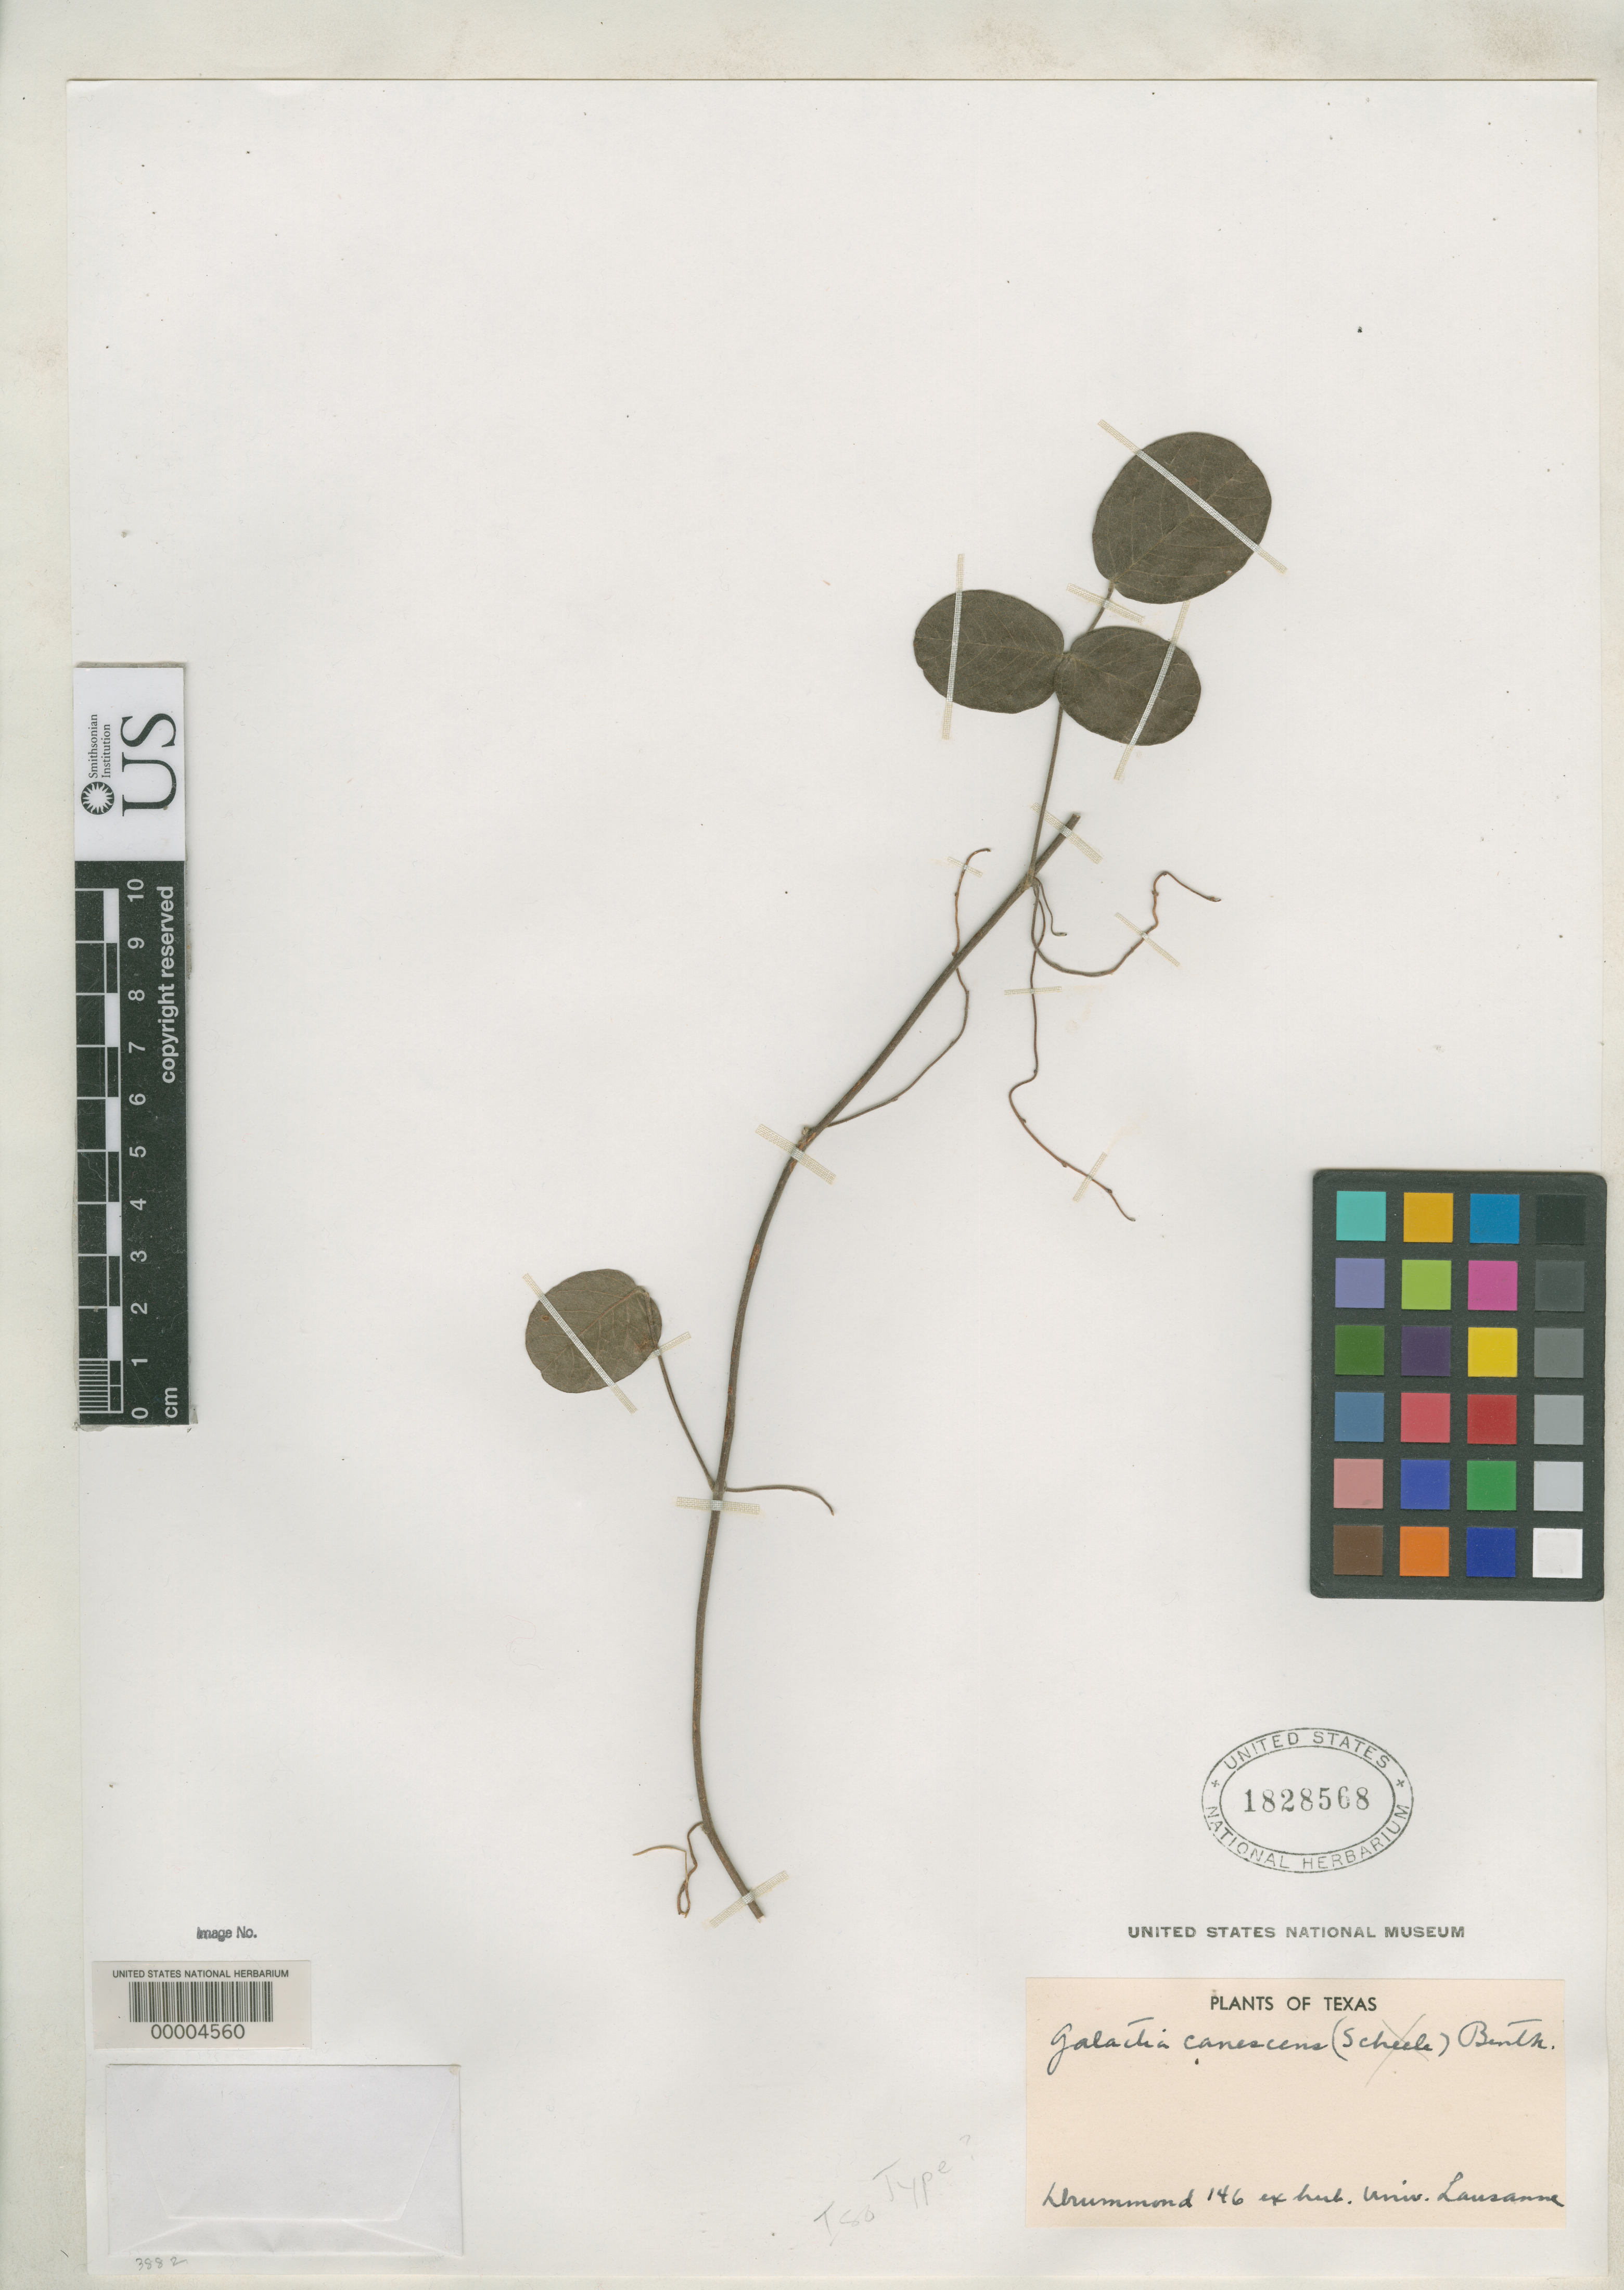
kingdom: Plantae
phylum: Tracheophyta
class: Magnoliopsida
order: Fabales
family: Fabaceae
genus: Galactia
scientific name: Galactia canescens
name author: Benth.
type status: Type Collection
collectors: -. Drummond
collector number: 146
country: United States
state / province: Texas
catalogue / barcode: US 1828568